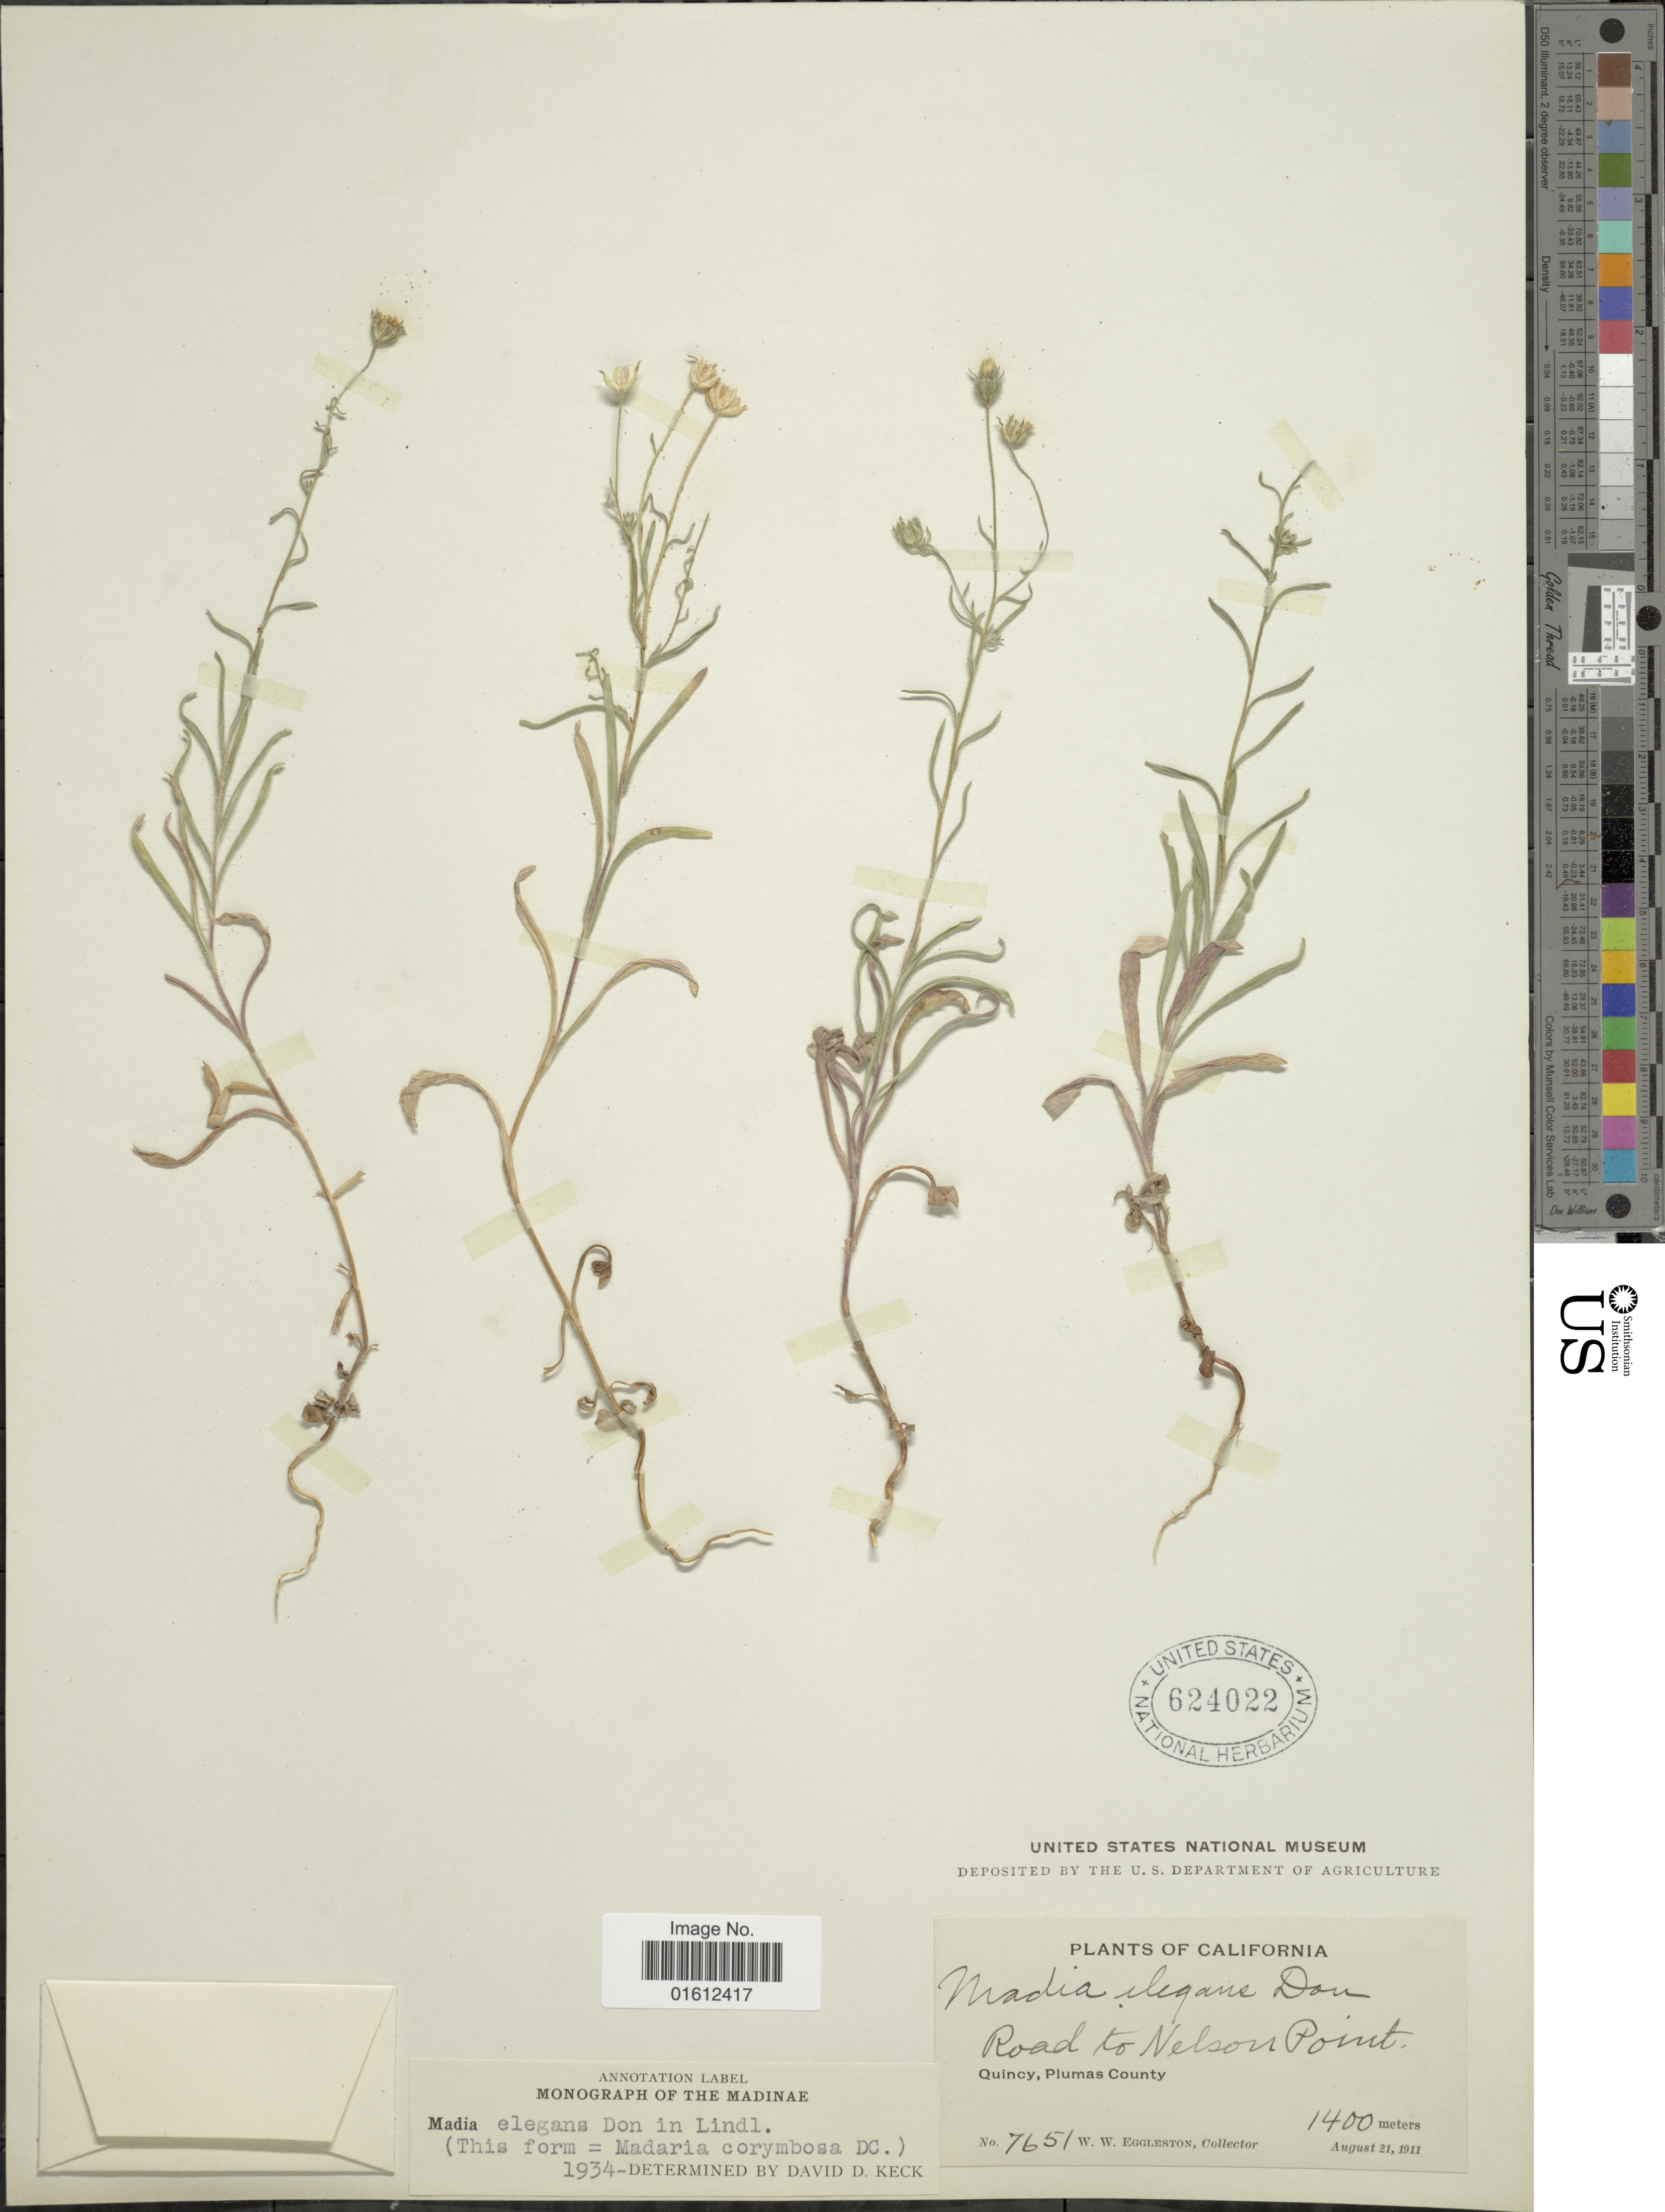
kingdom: Plantae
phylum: Tracheophyta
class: Magnoliopsida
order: Asterales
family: Asteraceae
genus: Madia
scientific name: Madia elegans subsp. elegans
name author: D. Don ex Lindl.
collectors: W. W. Eggleston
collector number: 7651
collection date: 1911-08-21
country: United States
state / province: California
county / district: Plumas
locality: Road to Nelson Point. Quincy, Plumas County.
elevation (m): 1400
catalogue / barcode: US 624022